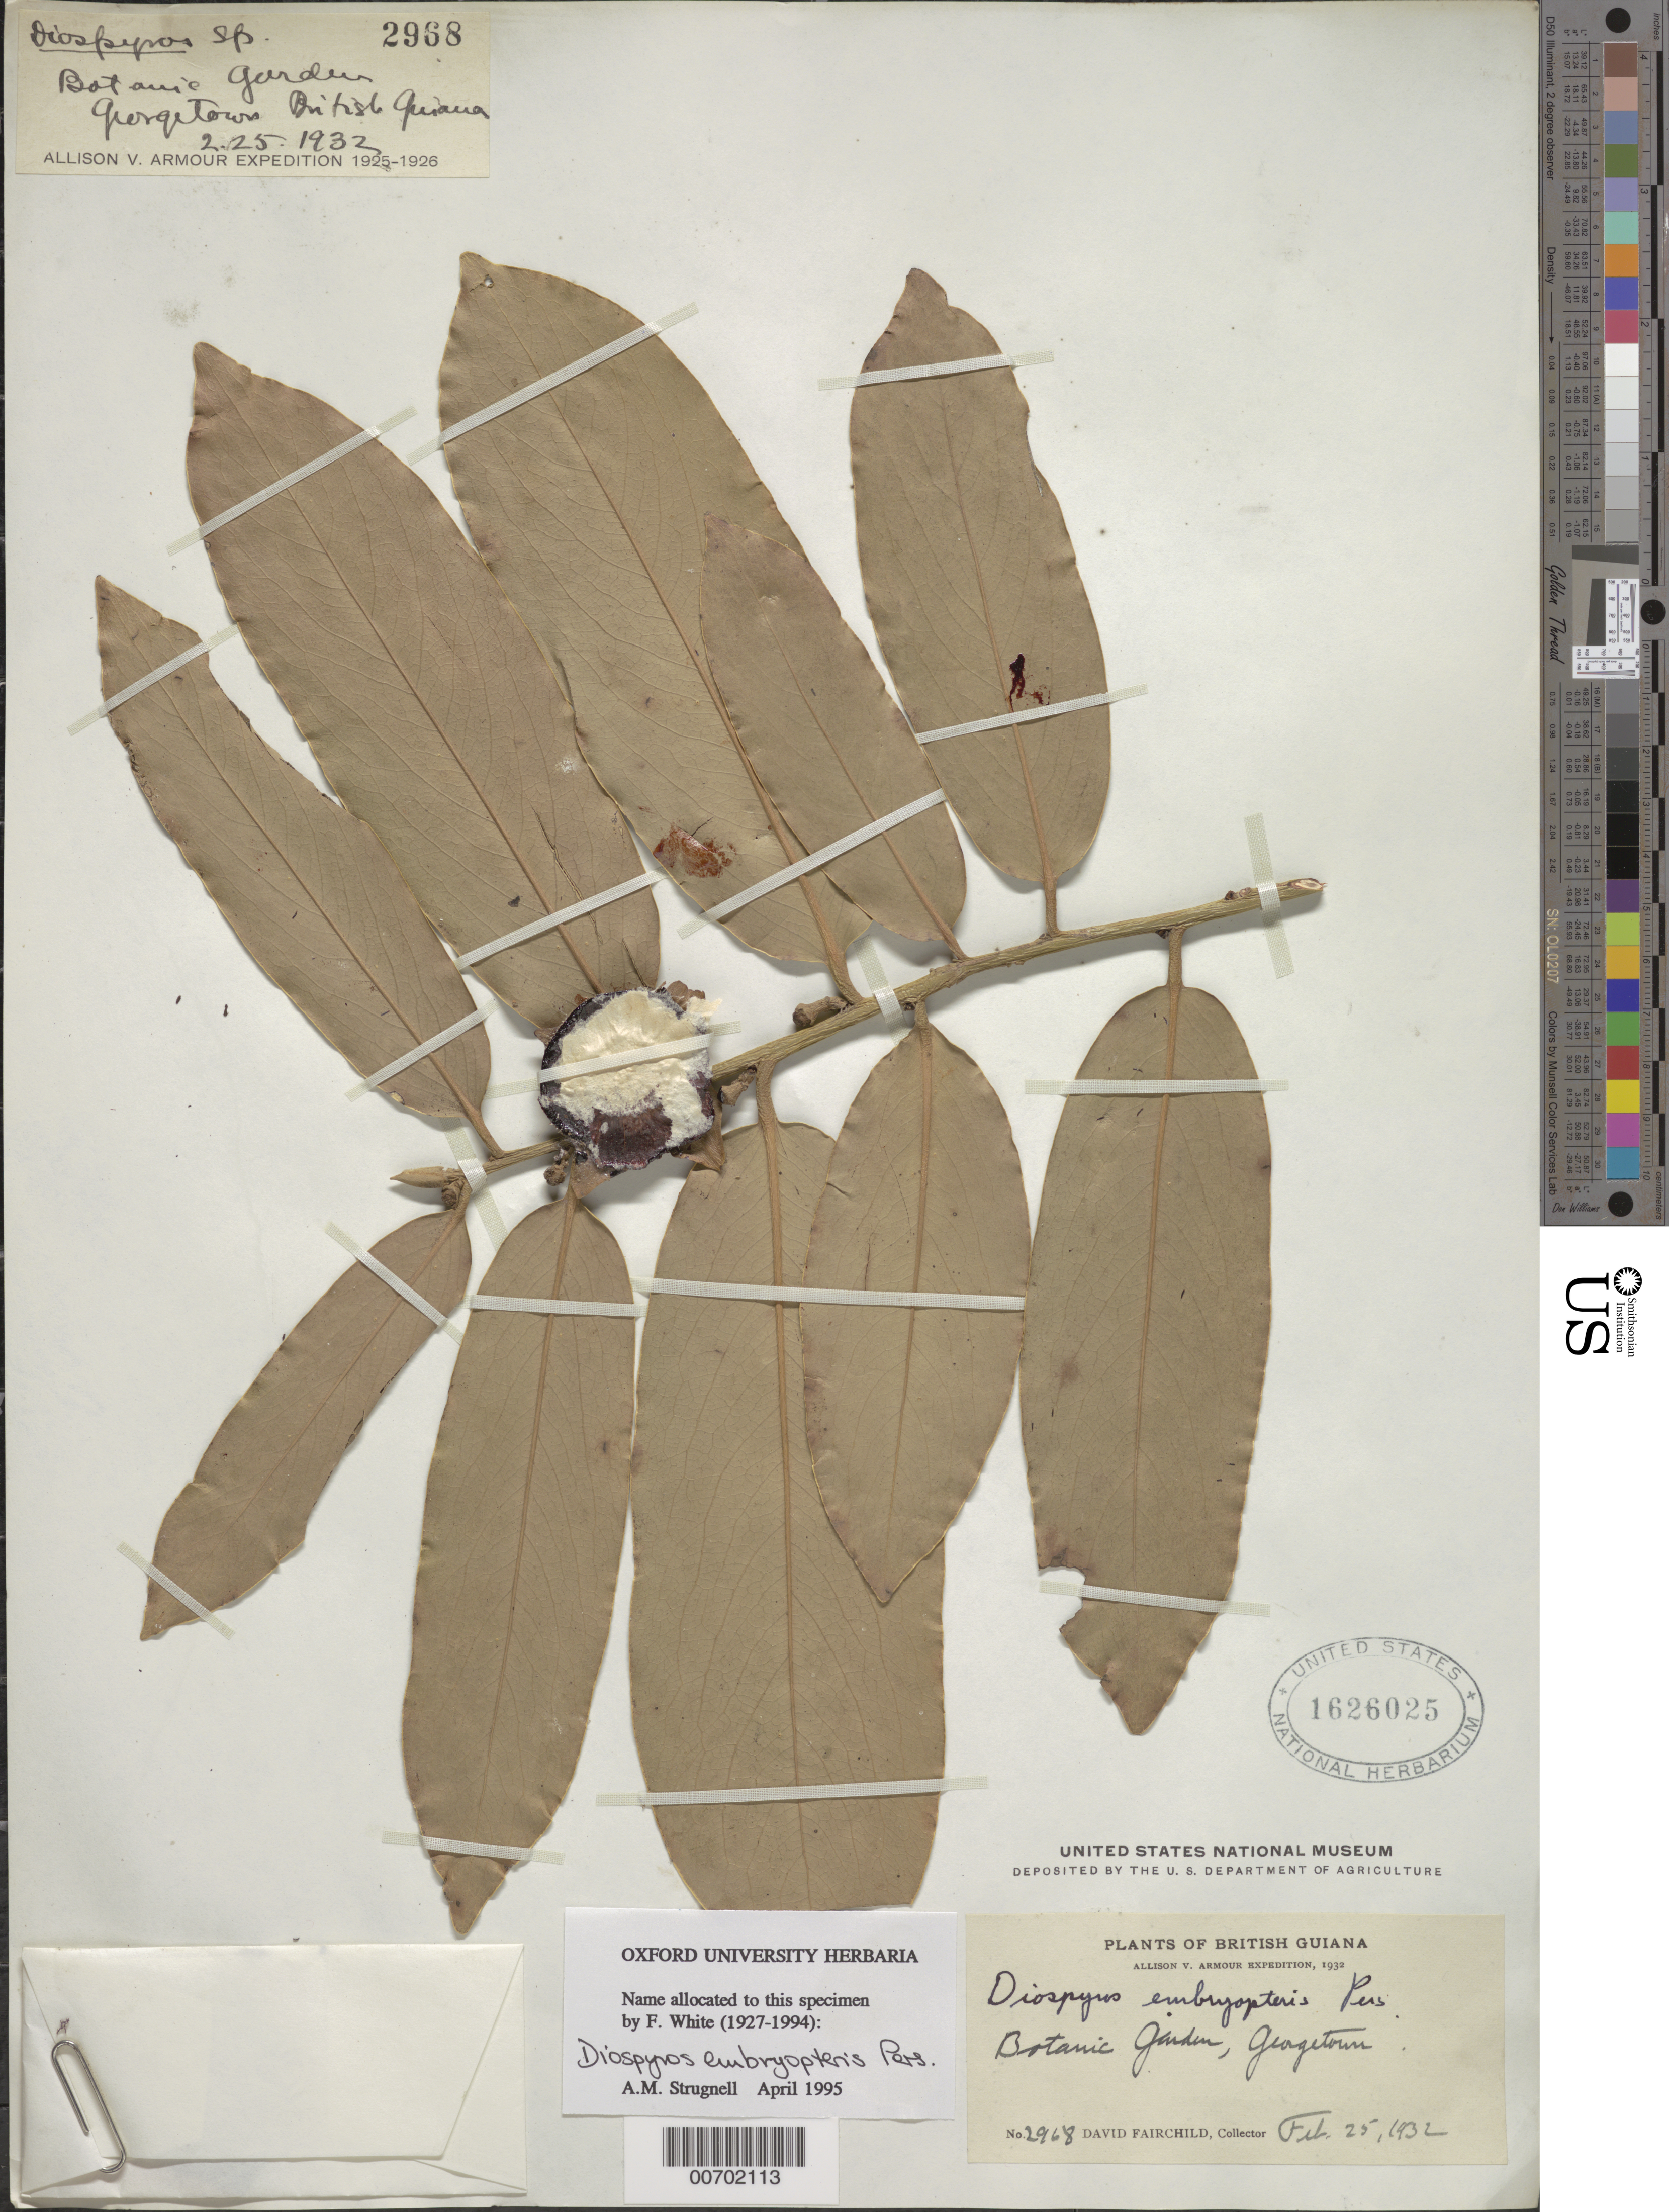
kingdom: Plantae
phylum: Tracheophyta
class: Magnoliopsida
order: Ericales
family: Ebenaceae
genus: Diospyros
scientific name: Diospyros glomerata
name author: Spruce ex Hiern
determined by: Berry, P. E.; Sothers, C. A.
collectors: H. L. Clark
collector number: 7486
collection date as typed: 4-Apr-80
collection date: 1980-04-04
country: Venezuela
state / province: Amazonas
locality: San Carlos de Río Negro, ca. 20 km S of confluence of Río Negro and Brazo Casiquiare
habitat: Seasonally flooded forests along caño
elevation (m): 119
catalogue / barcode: US 1626025